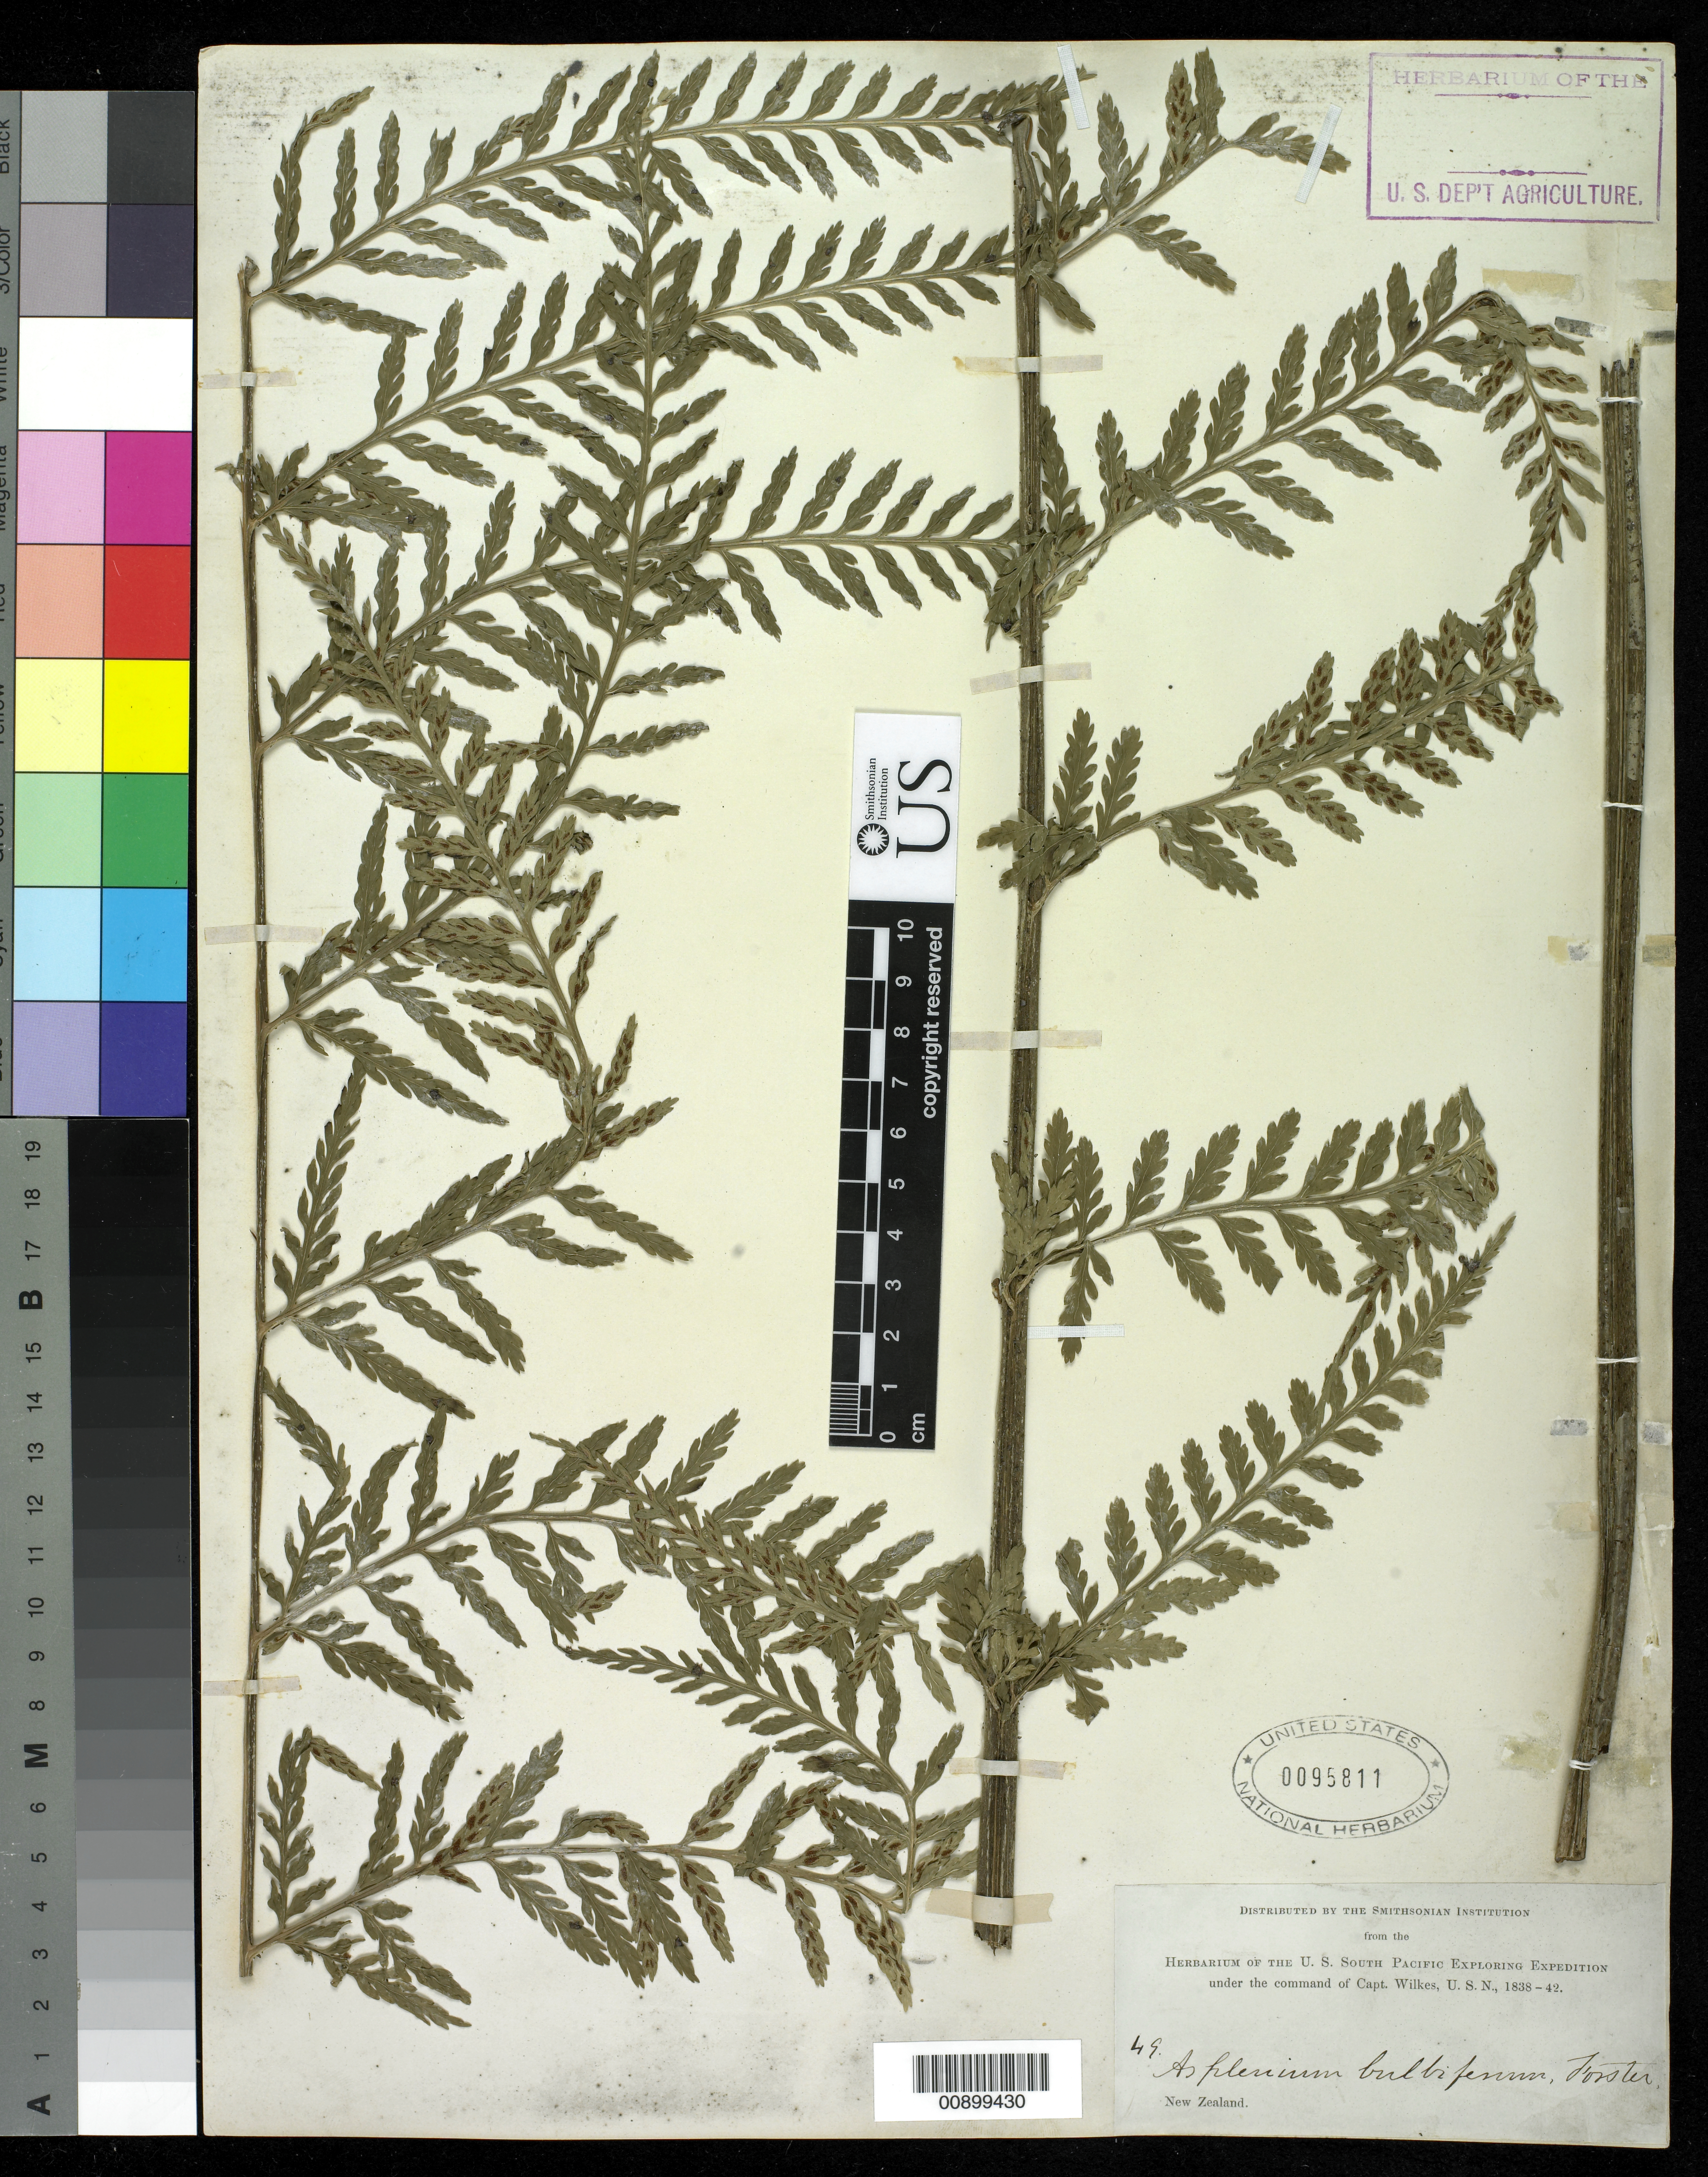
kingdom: Plantae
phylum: Tracheophyta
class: Polypodiopsida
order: Polypodiales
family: Aspleniaceae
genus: Asplenium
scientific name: Asplenium bulbiferum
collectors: Wilkes Explor. Exped.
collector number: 49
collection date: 1838/1842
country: New Zealand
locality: Bay of Islands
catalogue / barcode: US 95811